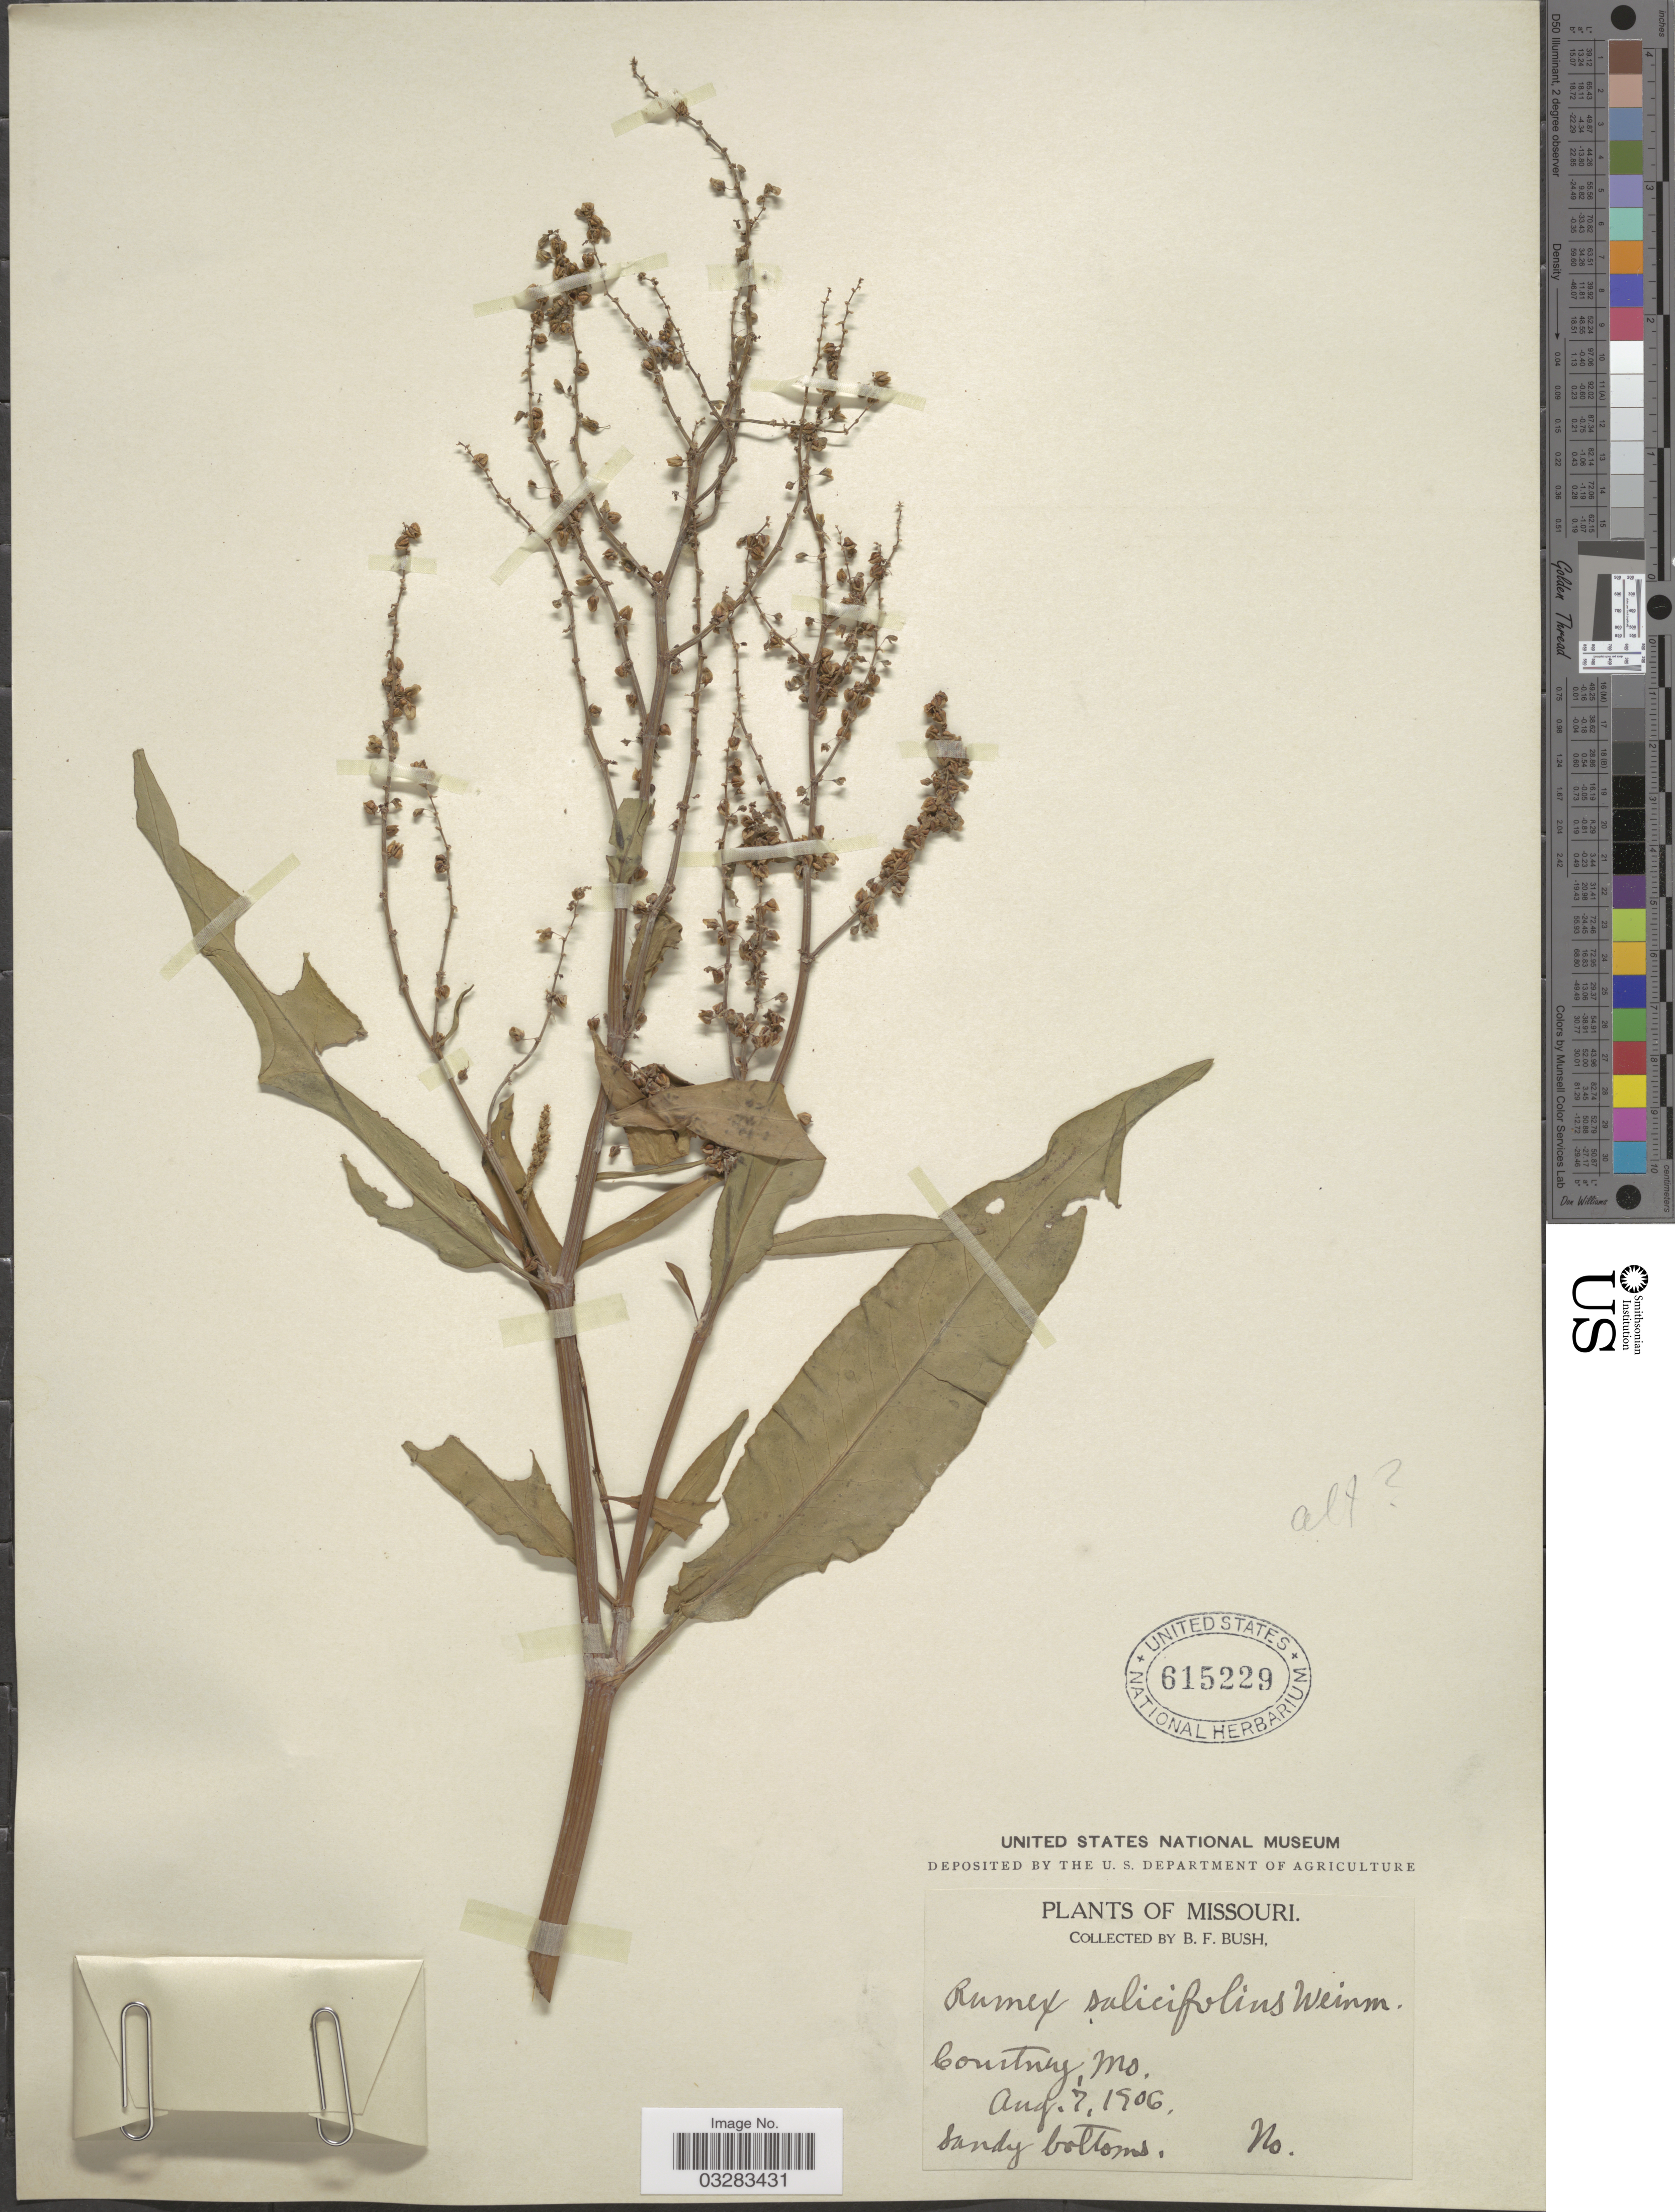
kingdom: Plantae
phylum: Tracheophyta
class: Magnoliopsida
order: Caryophyllales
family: Polygonaceae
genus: Rumex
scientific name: Rumex altissimus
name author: Alph. Wood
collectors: B. F. Bush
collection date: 1906-08-07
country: United States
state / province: Missouri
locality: Courtney.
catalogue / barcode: US 615229